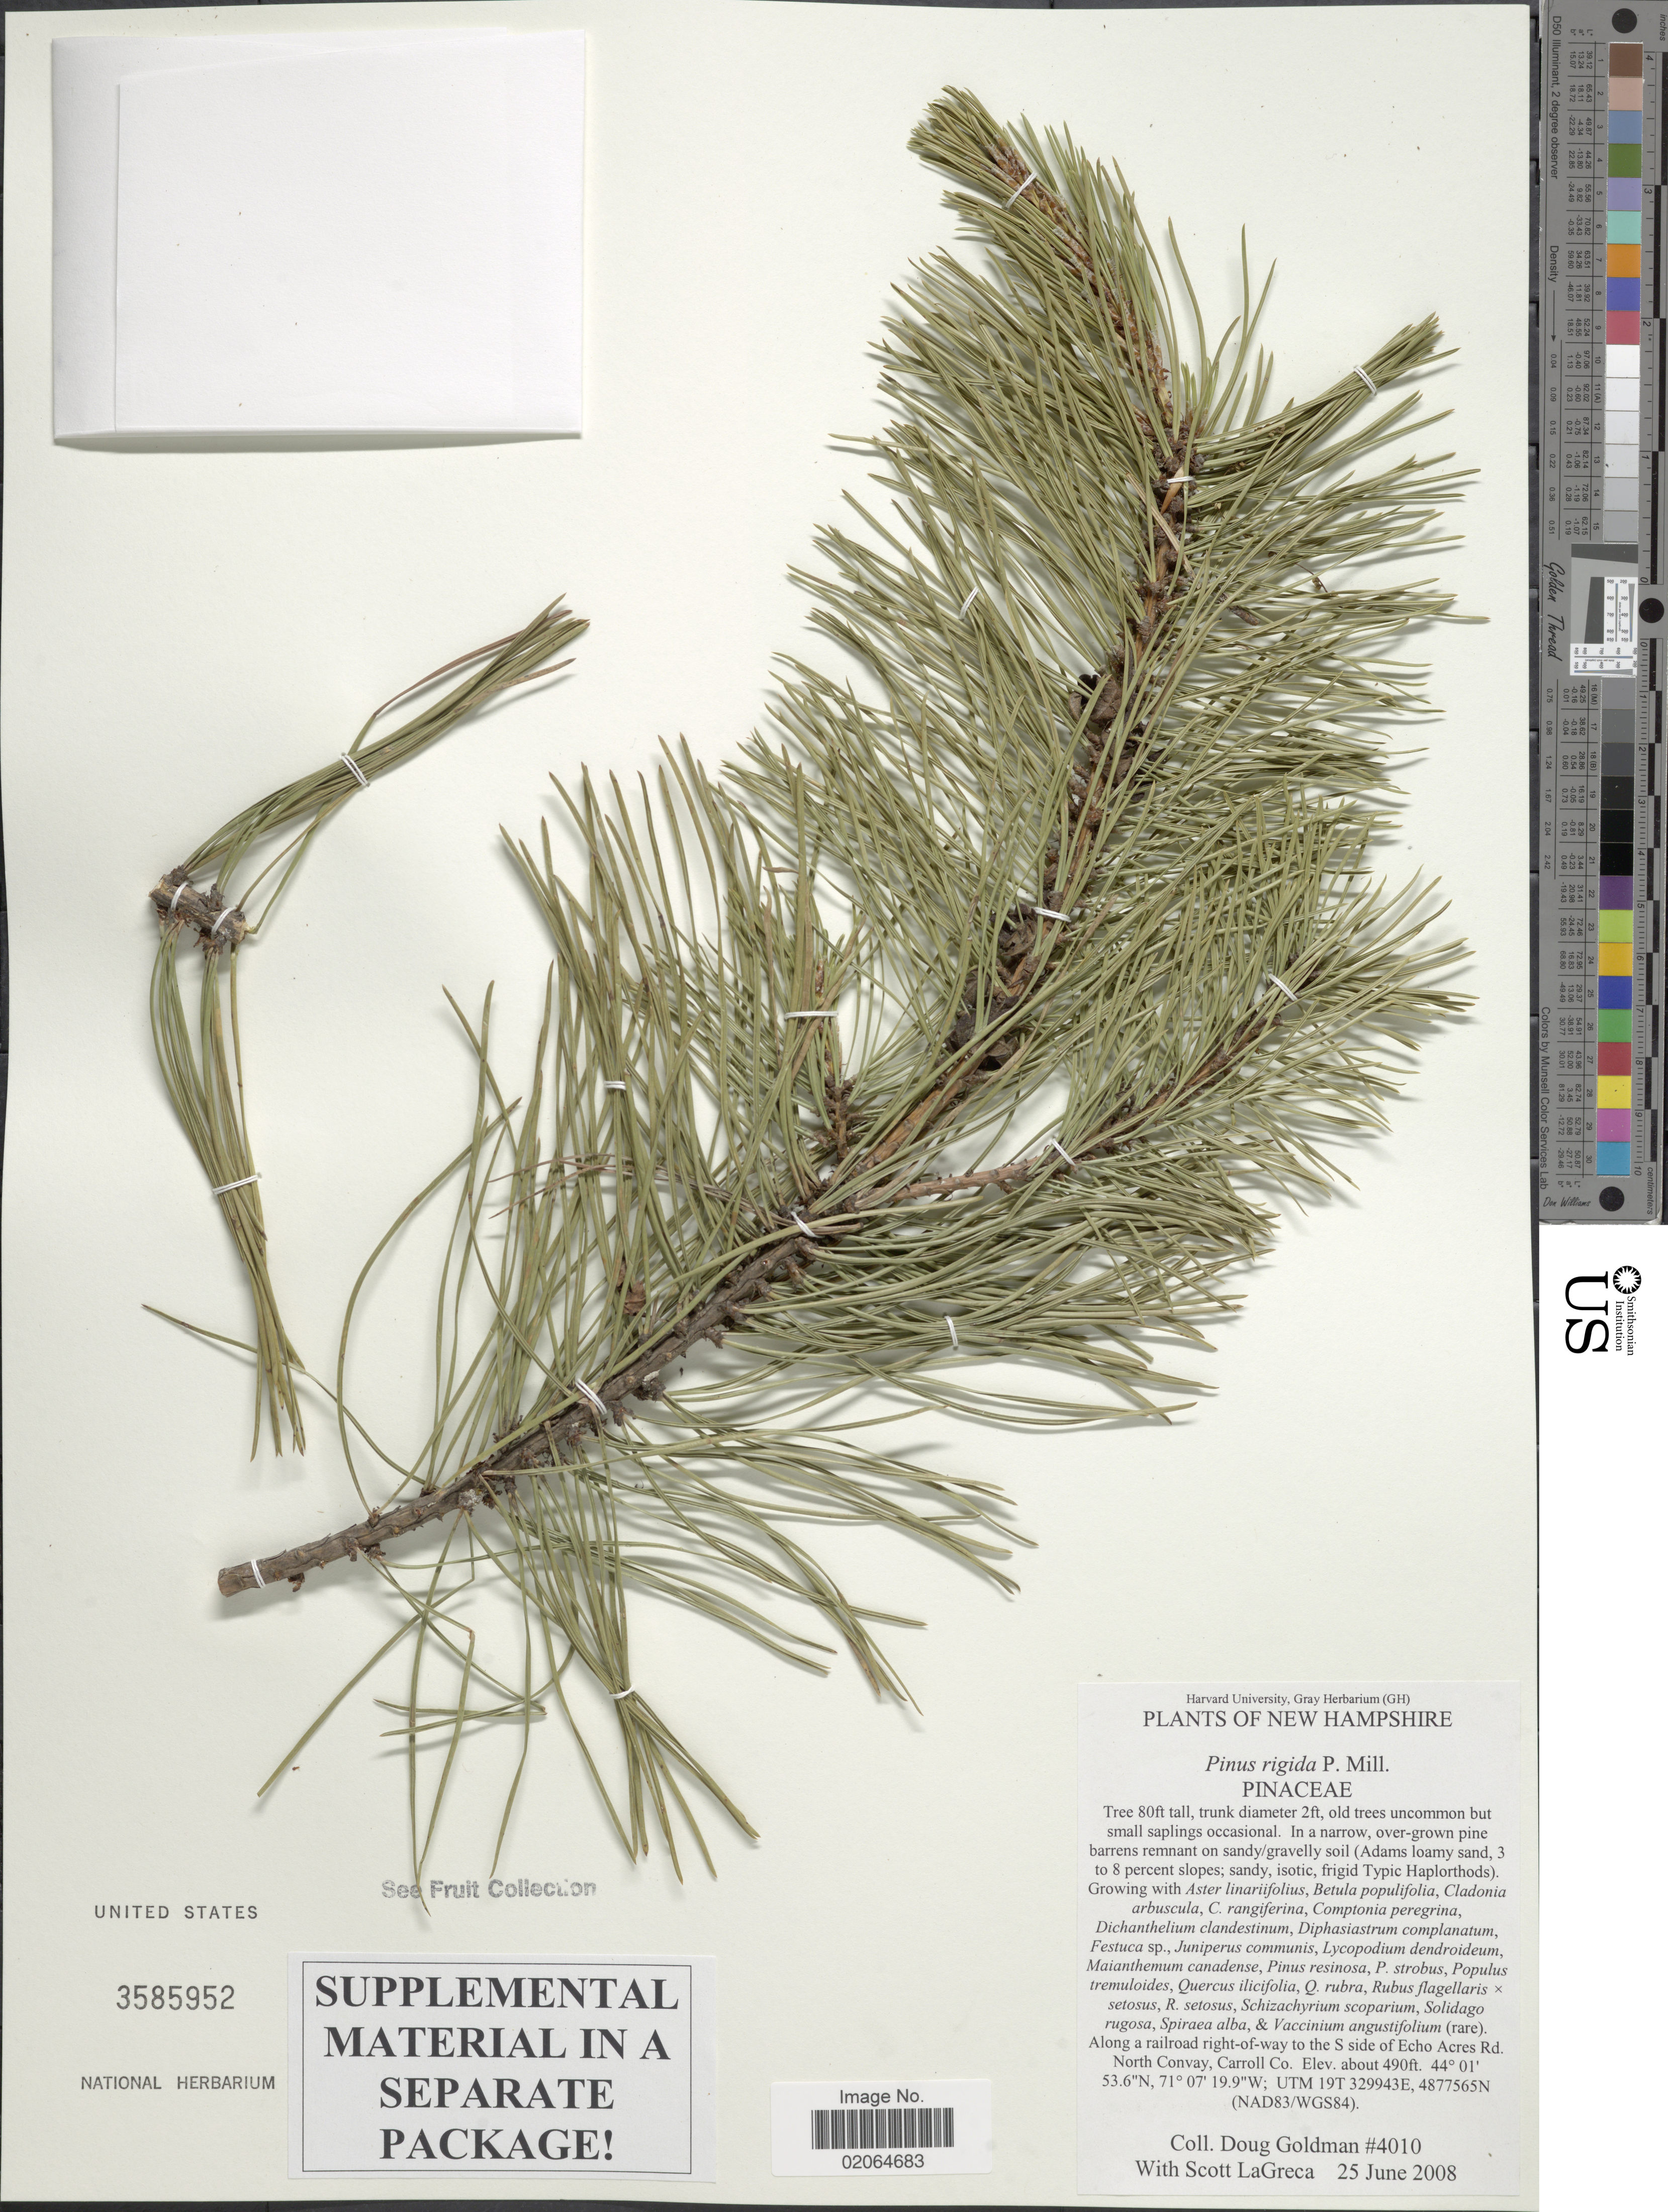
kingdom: Plantae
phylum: Tracheophyta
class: Pinopsida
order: Pinales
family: Pinaceae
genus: Pinus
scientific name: Pinus rigida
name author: Mill.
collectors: D. Goldman & S. LaGreca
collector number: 4010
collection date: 2008-06-25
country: United States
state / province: New Hampshire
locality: Along a railroad right- of way to the S side of Echo acres Rd. North Convay, Carroll Co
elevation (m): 149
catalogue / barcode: US 3585952